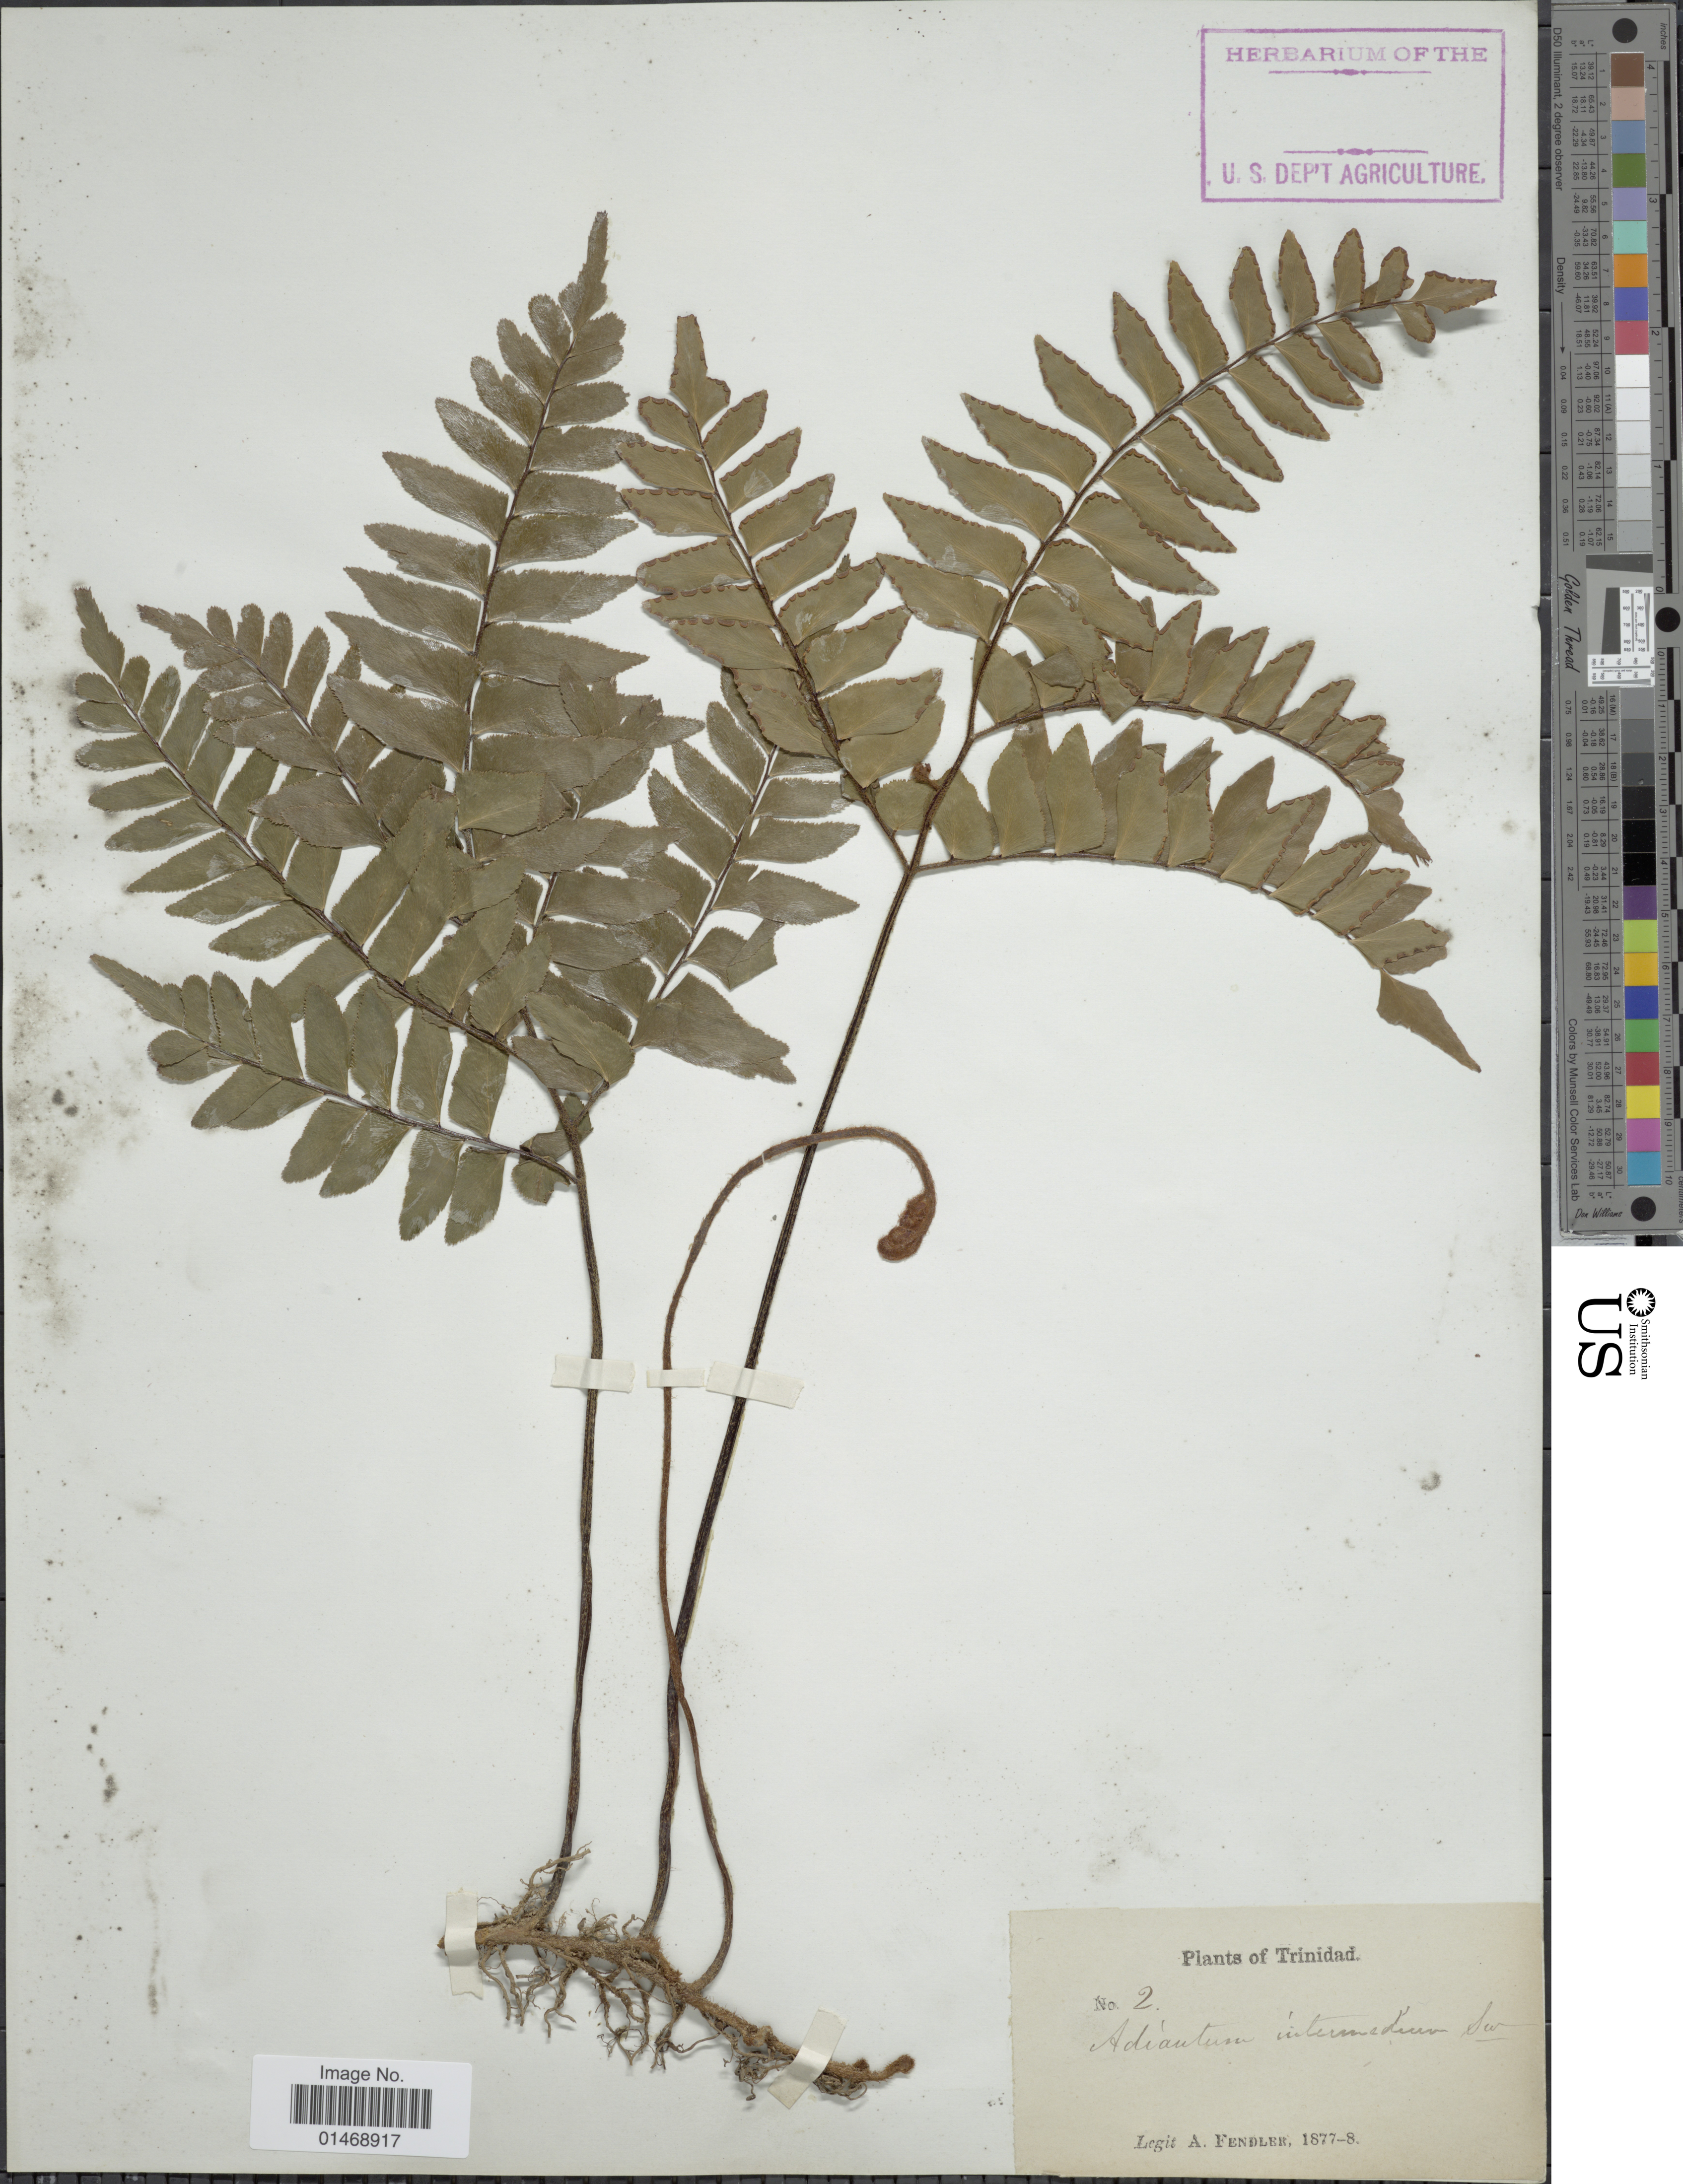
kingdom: Plantae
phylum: Tracheophyta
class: Polypodiopsida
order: Polypodiales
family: Pteridaceae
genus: Adiantum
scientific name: Adiantum latifolium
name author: Lam.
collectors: A. Fendler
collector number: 2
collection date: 1877/1888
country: Trinidad and Tobago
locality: Trinidad